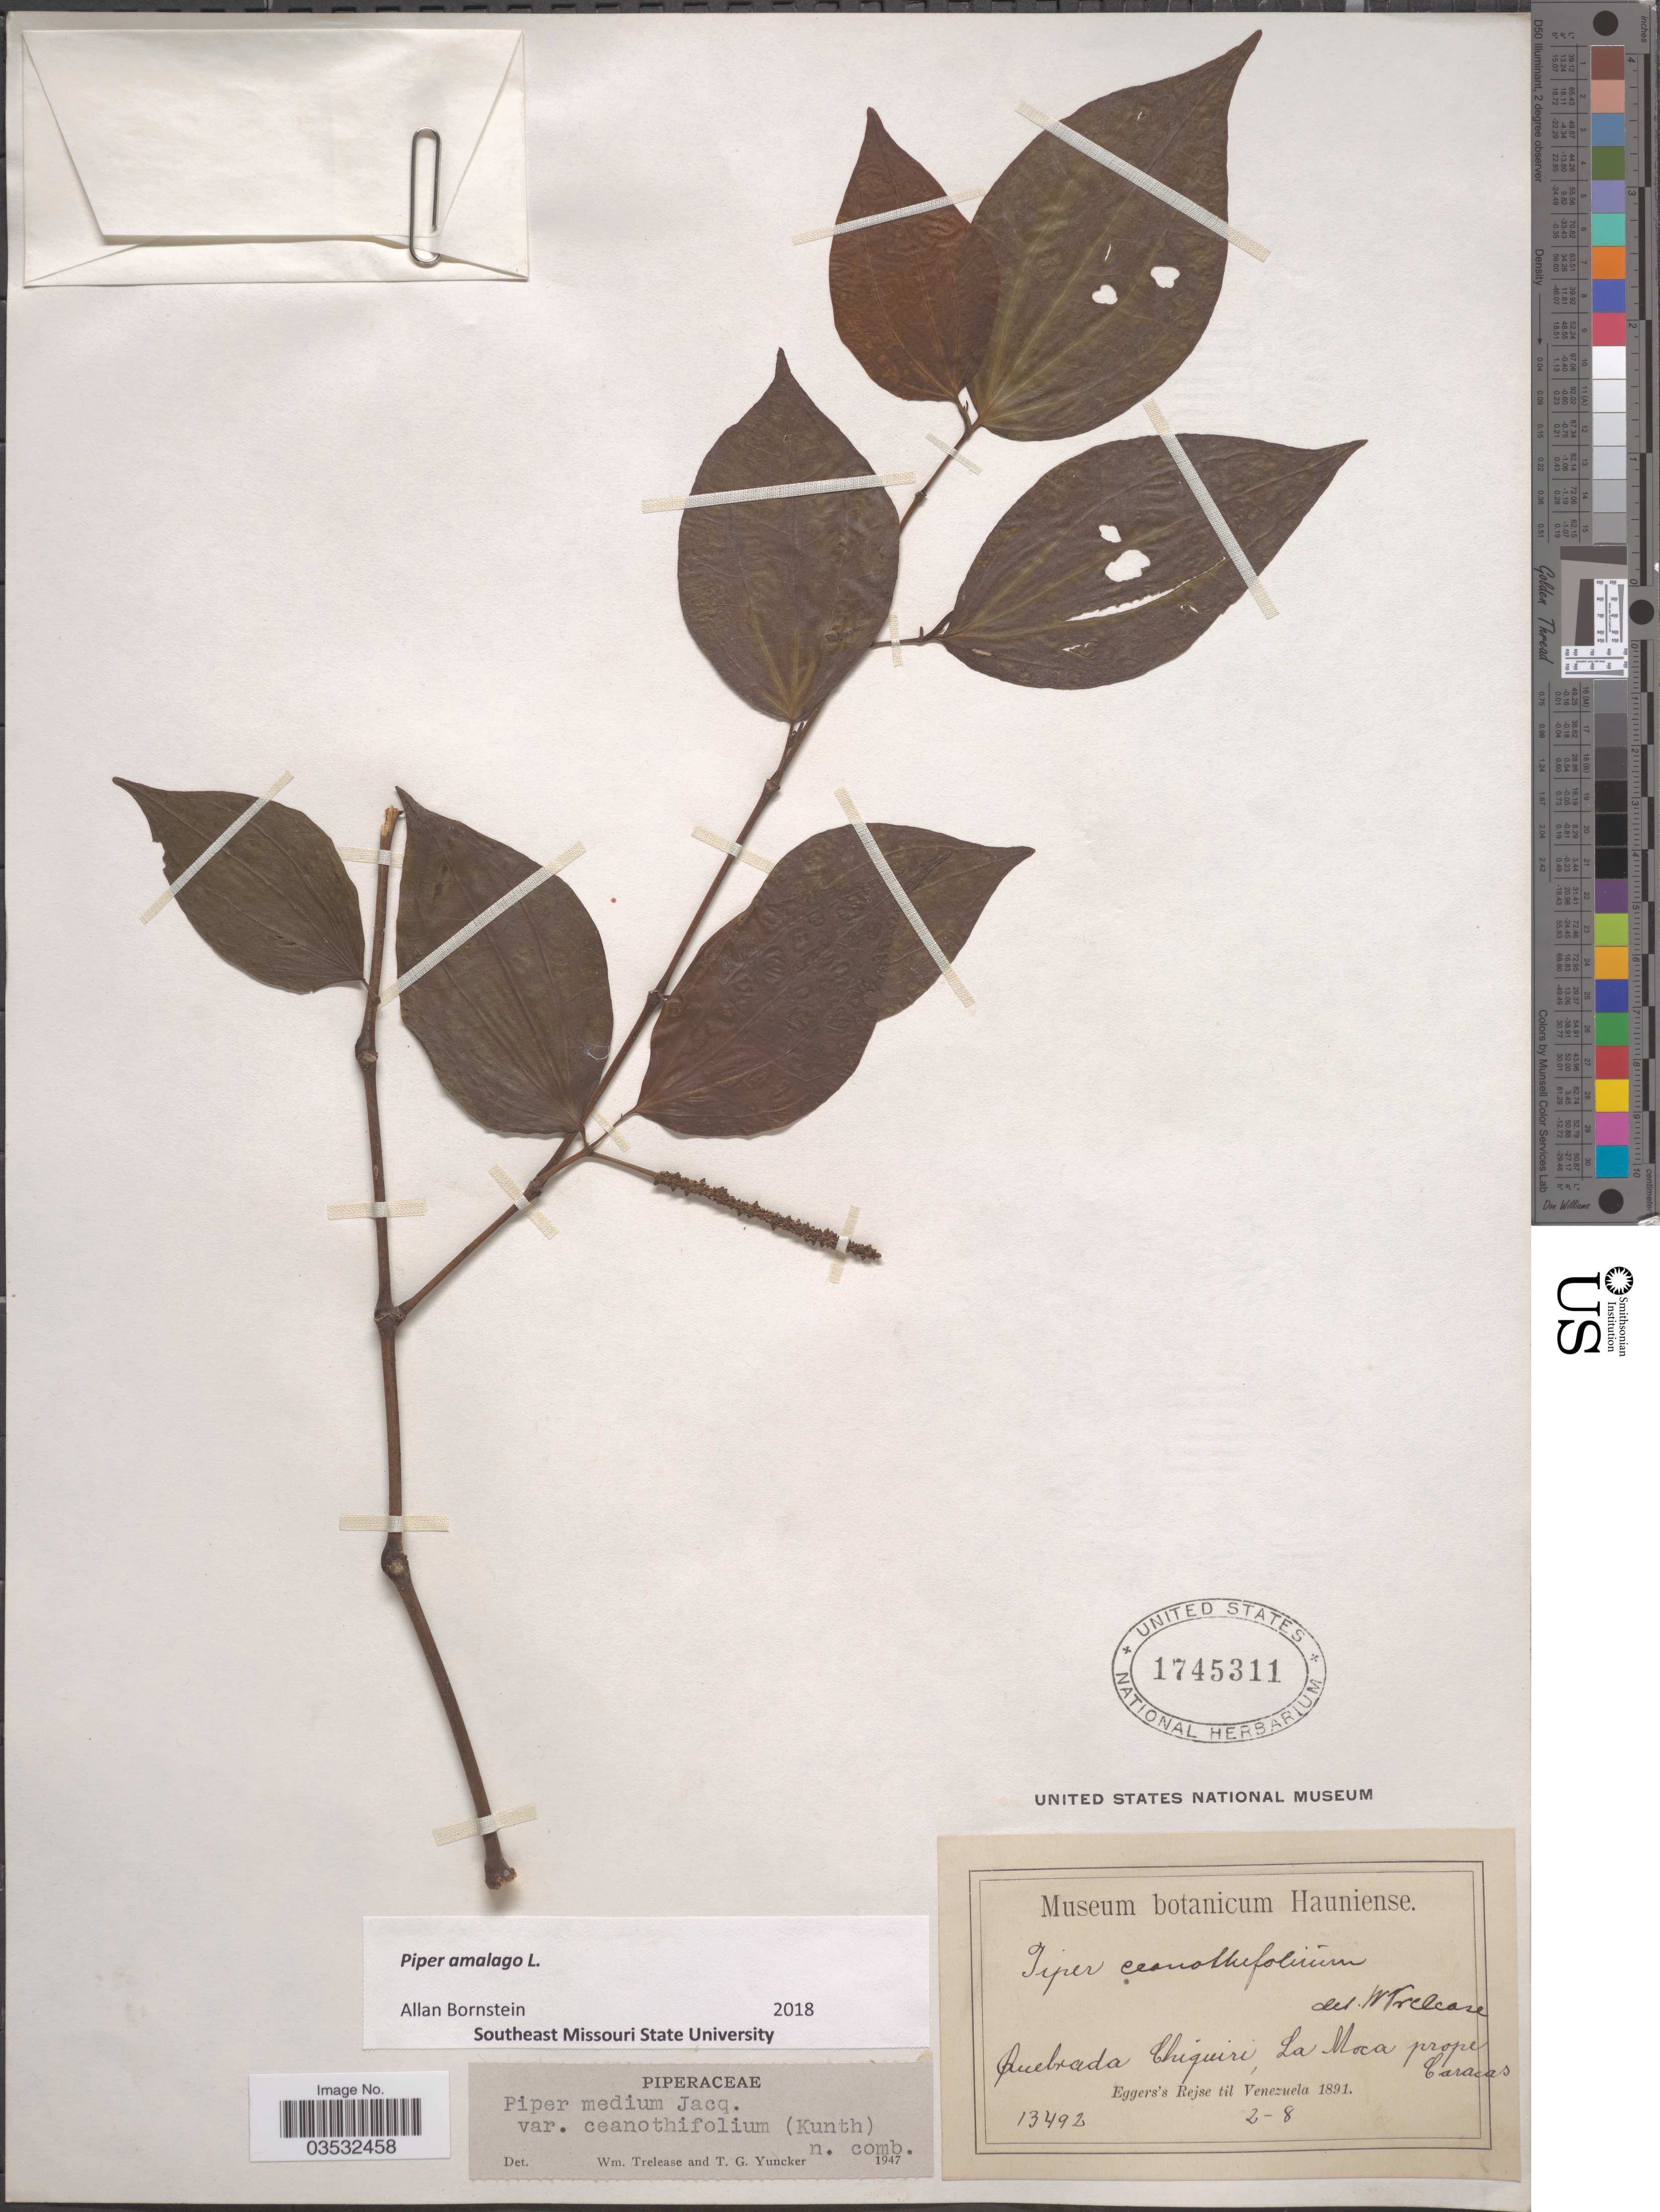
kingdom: Plantae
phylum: Tracheophyta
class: Magnoliopsida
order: Piperales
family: Piperaceae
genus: Piper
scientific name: Piper amalago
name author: L.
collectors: -. Eggers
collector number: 13492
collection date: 1891-08-02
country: Venezuela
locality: Quebrada Chiquiri La Moca prope Caracas.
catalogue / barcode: US 1745311